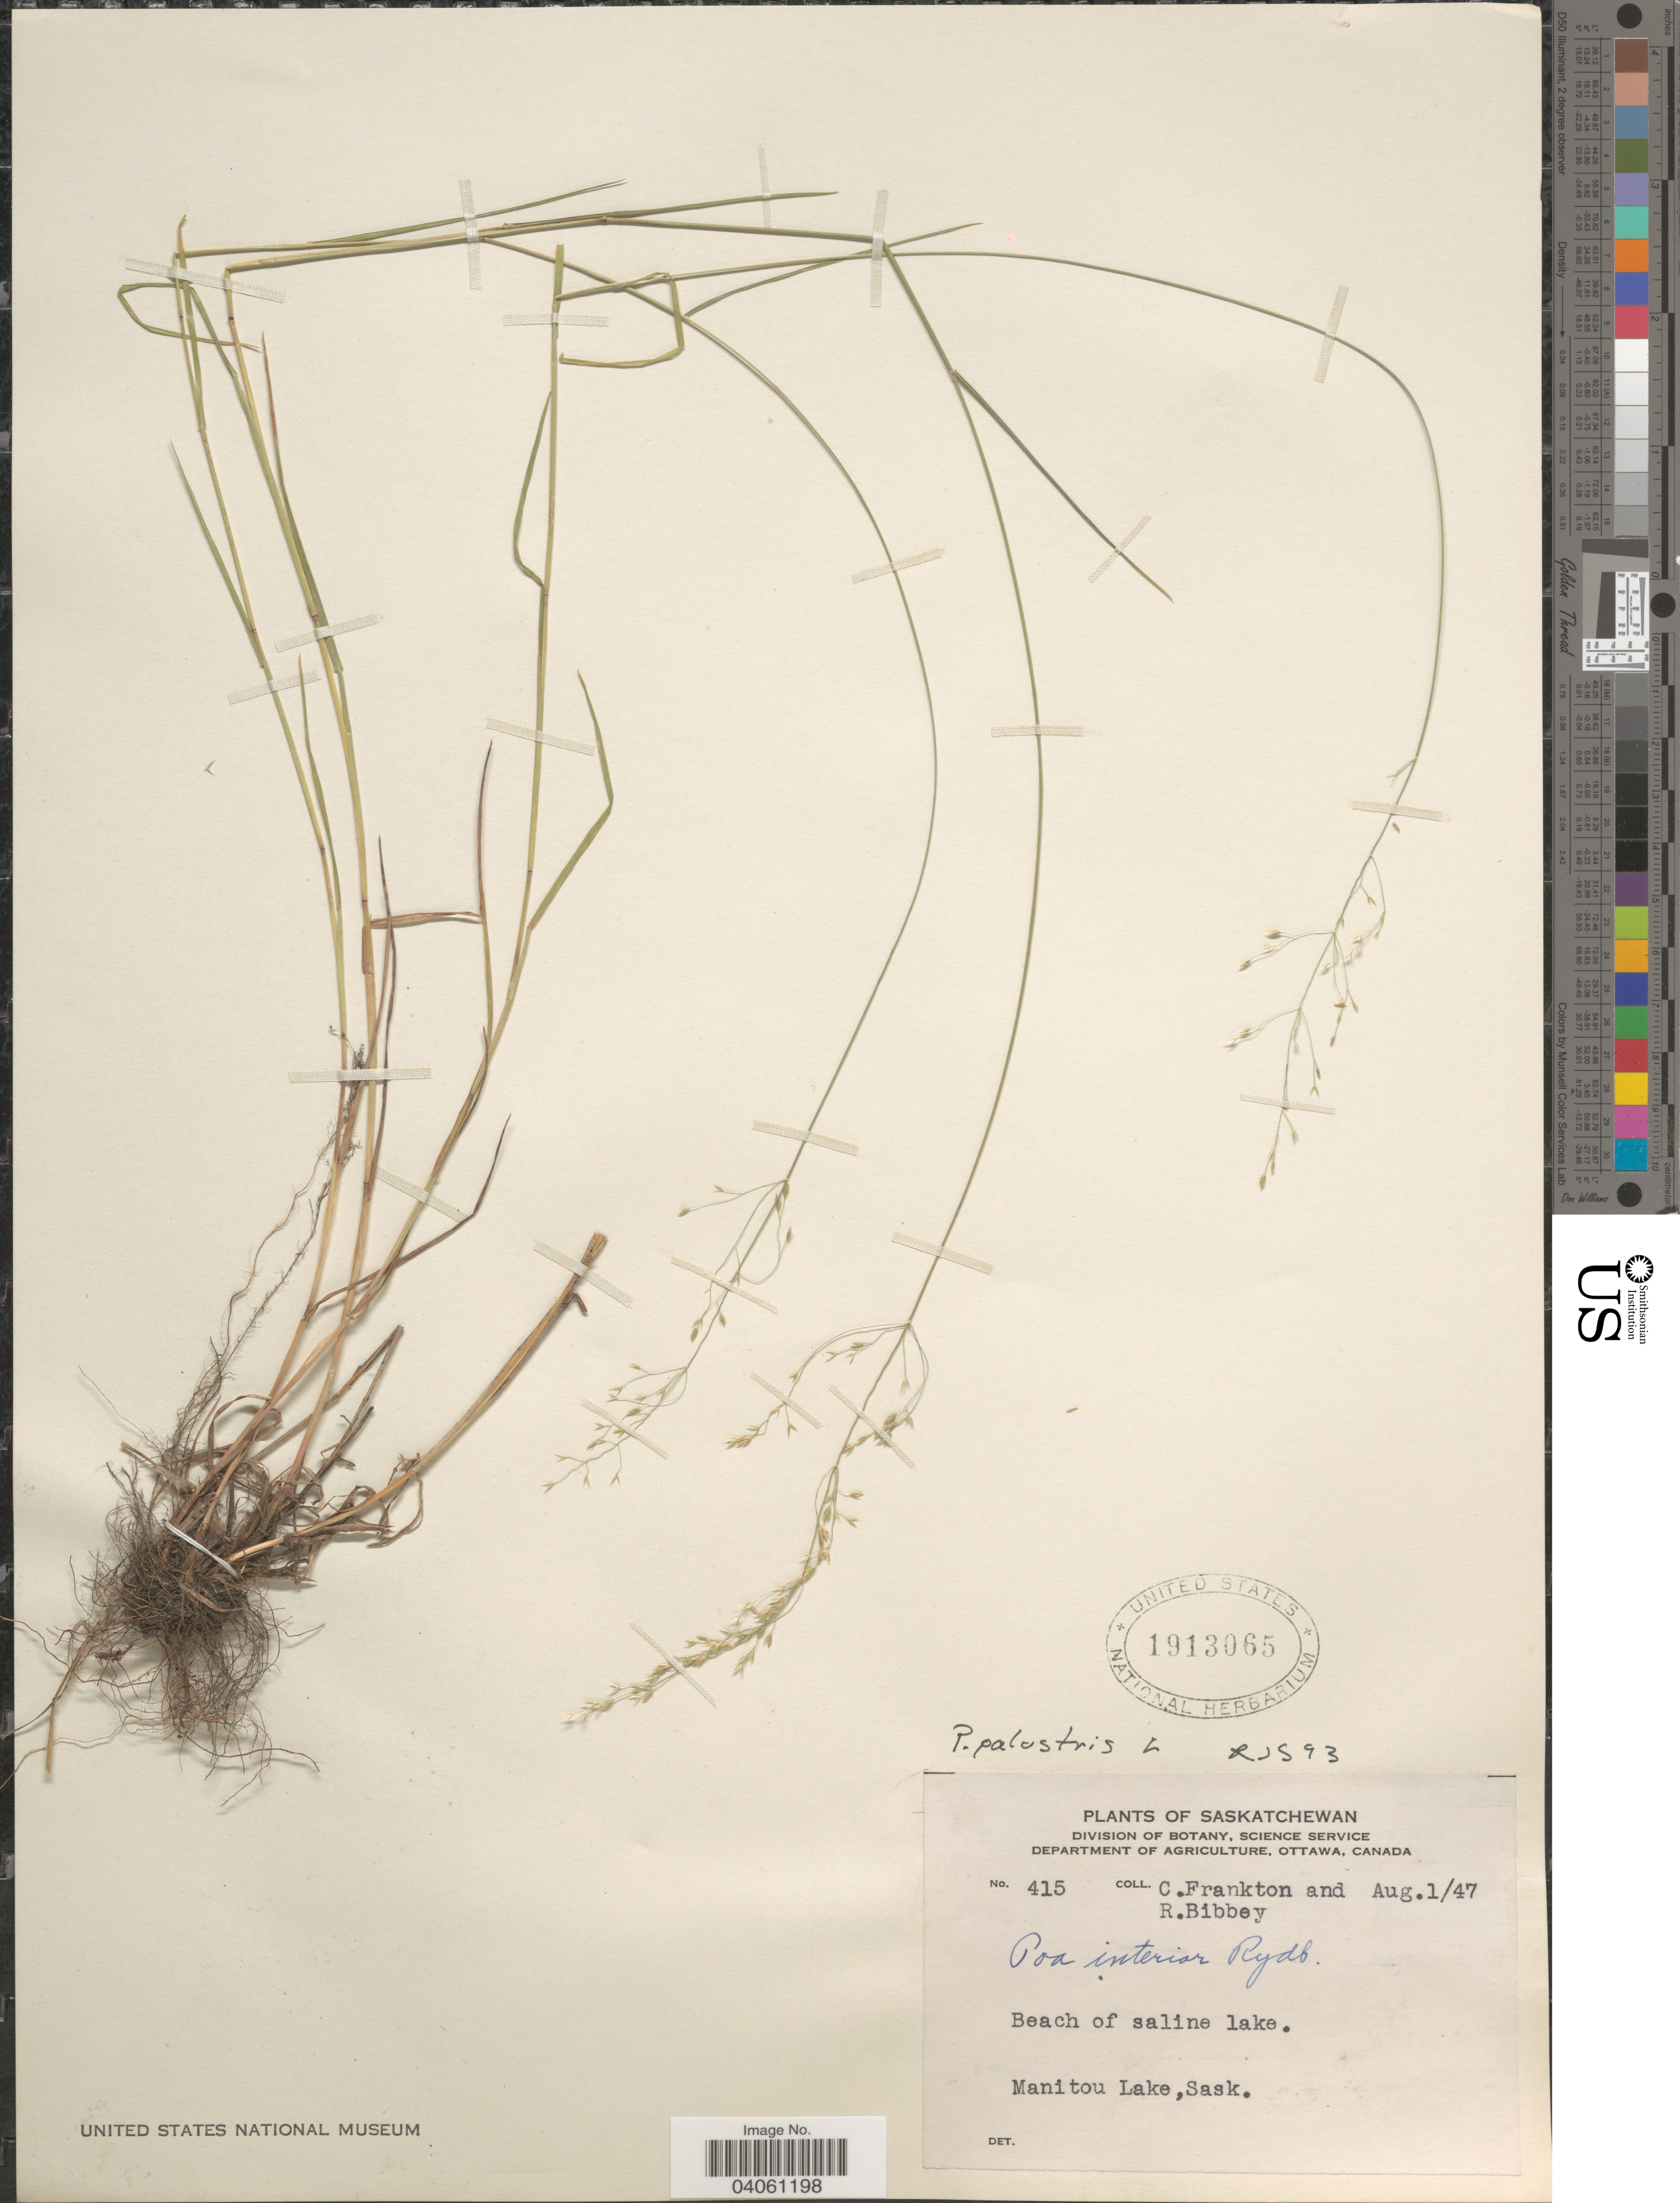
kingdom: Plantae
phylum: Tracheophyta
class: Liliopsida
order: Poales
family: Poaceae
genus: Poa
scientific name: Poa palustris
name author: L.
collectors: C. Frankton & R. Bibbey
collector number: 415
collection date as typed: Transcribed d/m/y: 1/8/47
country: Canada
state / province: Saskatchewan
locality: Beach of saline lake. Manitou Lake.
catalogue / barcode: US 1913065